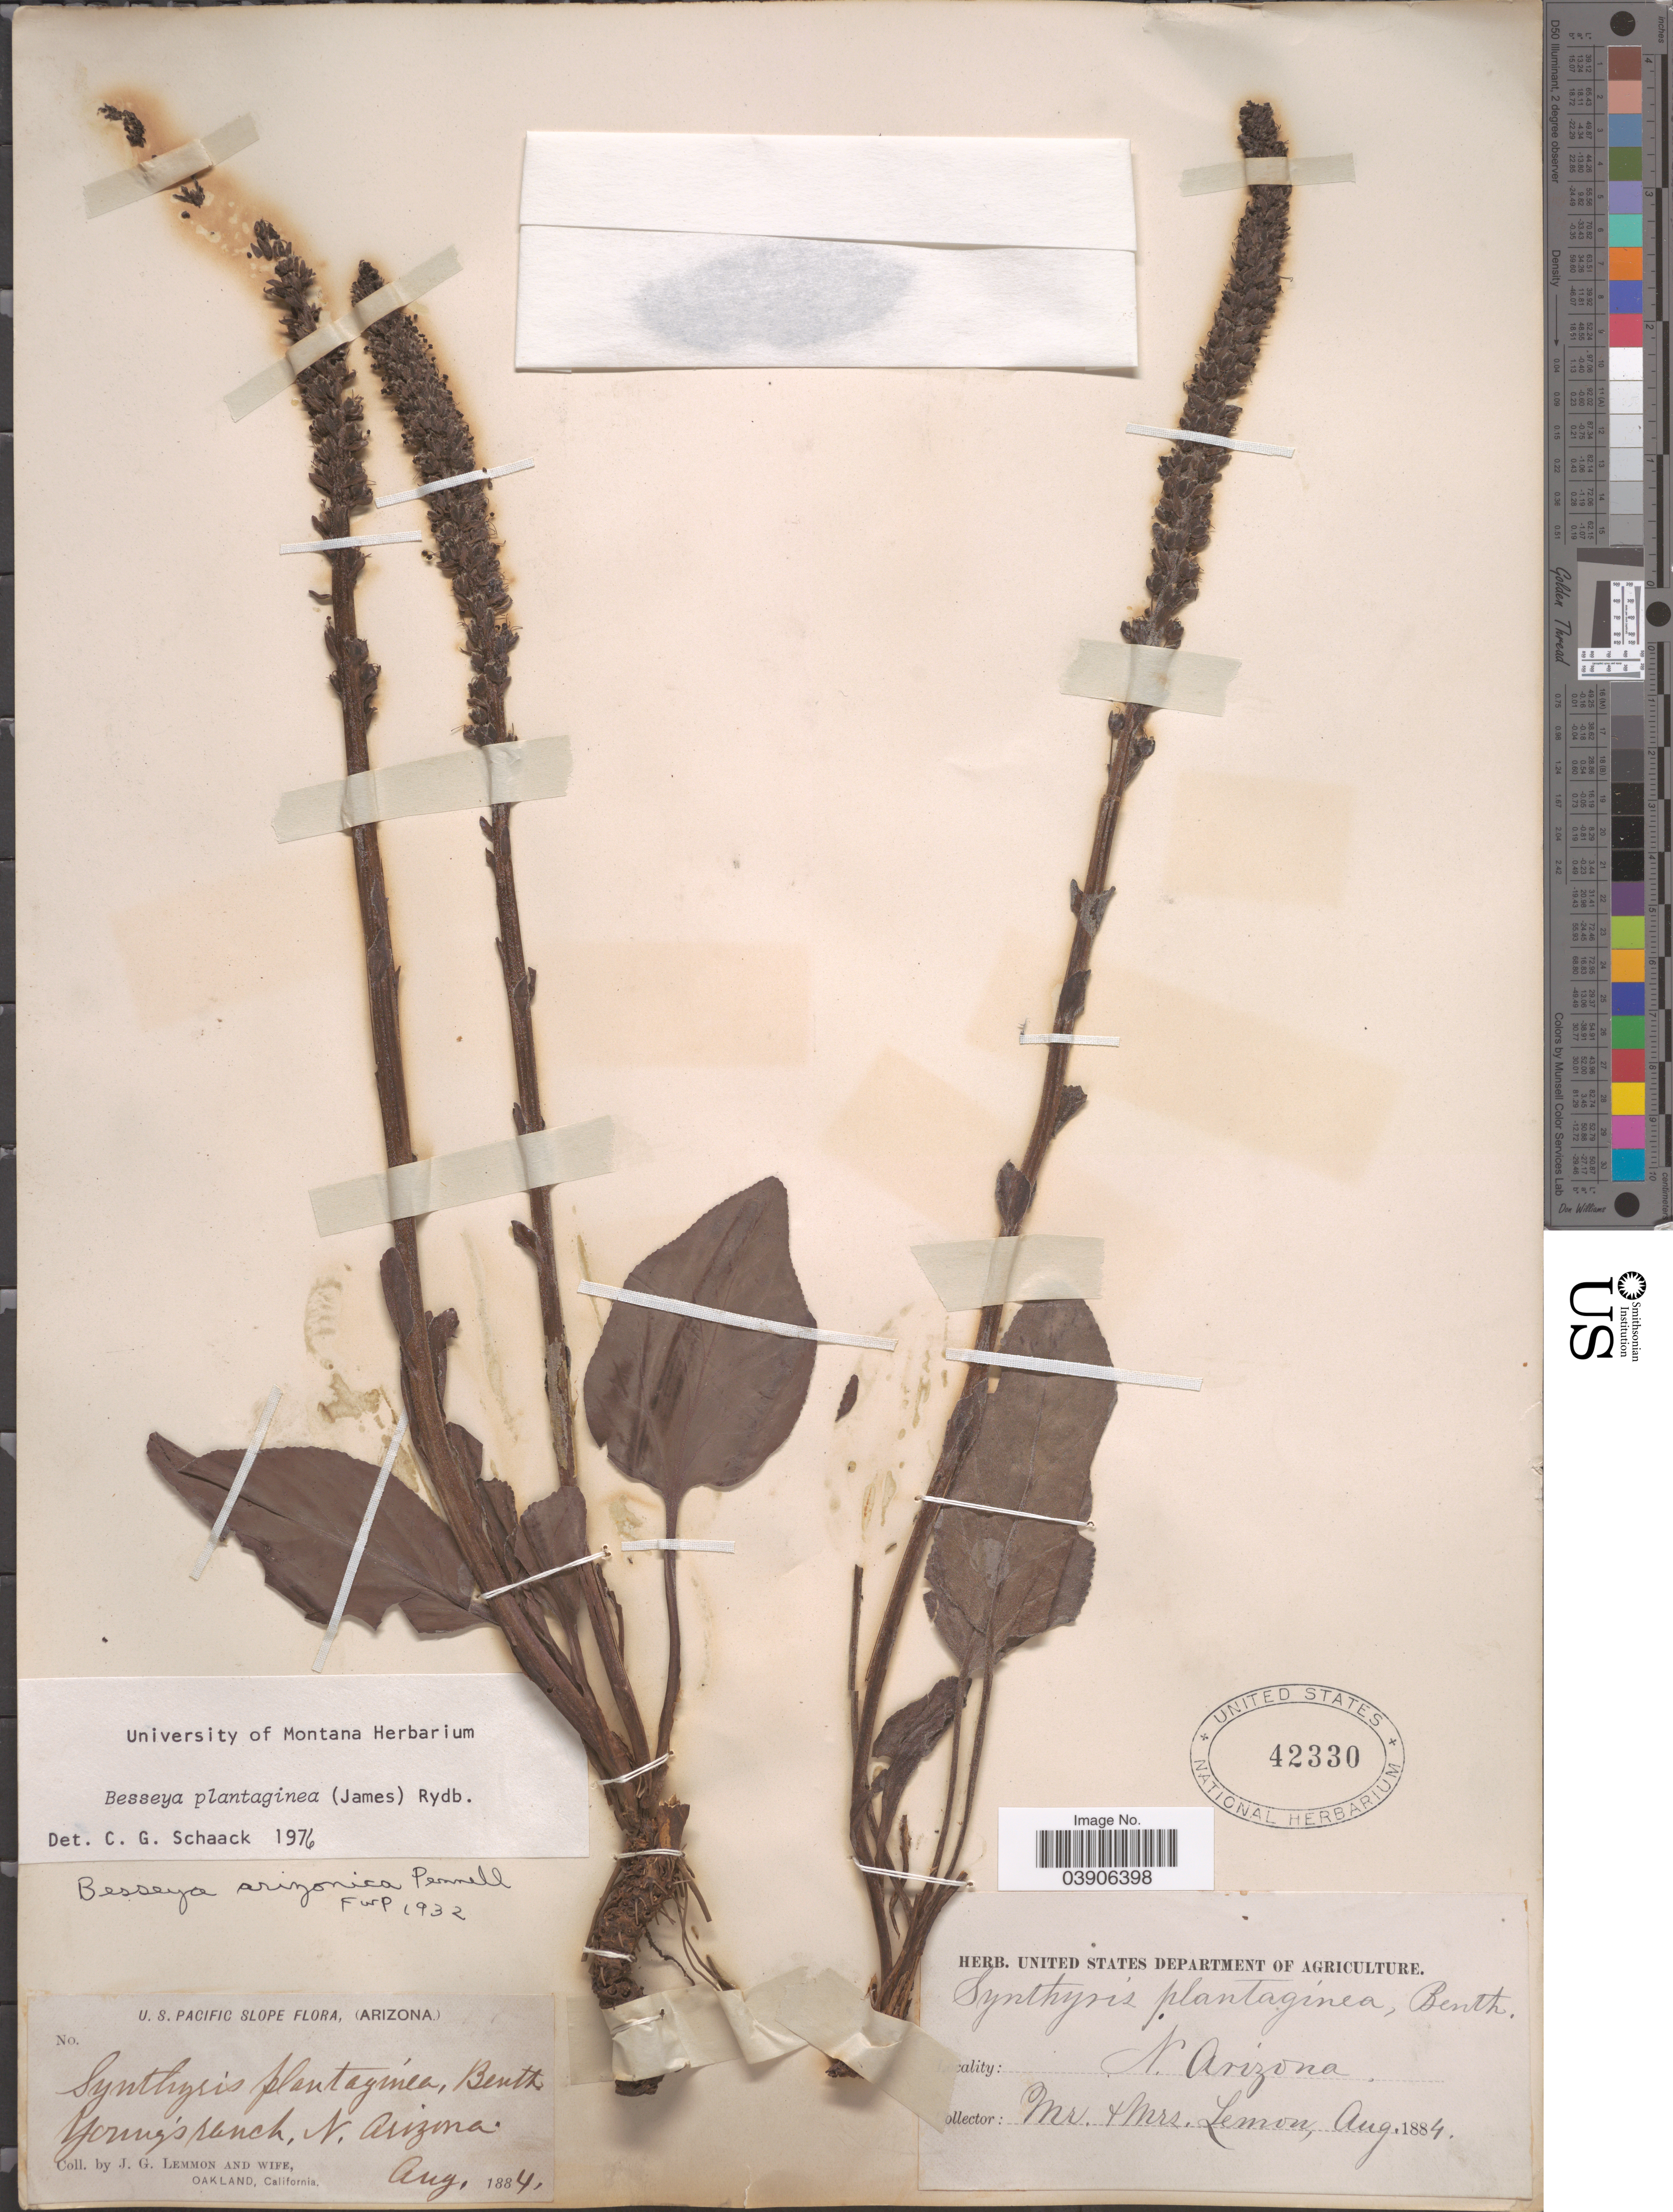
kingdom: Plantae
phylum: Tracheophyta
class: Magnoliopsida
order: Lamiales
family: Plantaginaceae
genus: Synthyris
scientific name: Synthyris plantaginea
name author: (E. James) Benth.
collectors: J. Lemmon & Mrs. J. G. Lemmon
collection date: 1884-08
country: United States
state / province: Arizona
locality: U.S. Pacific Slope. Young's ranch, N. Arizona.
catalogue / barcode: US 42330